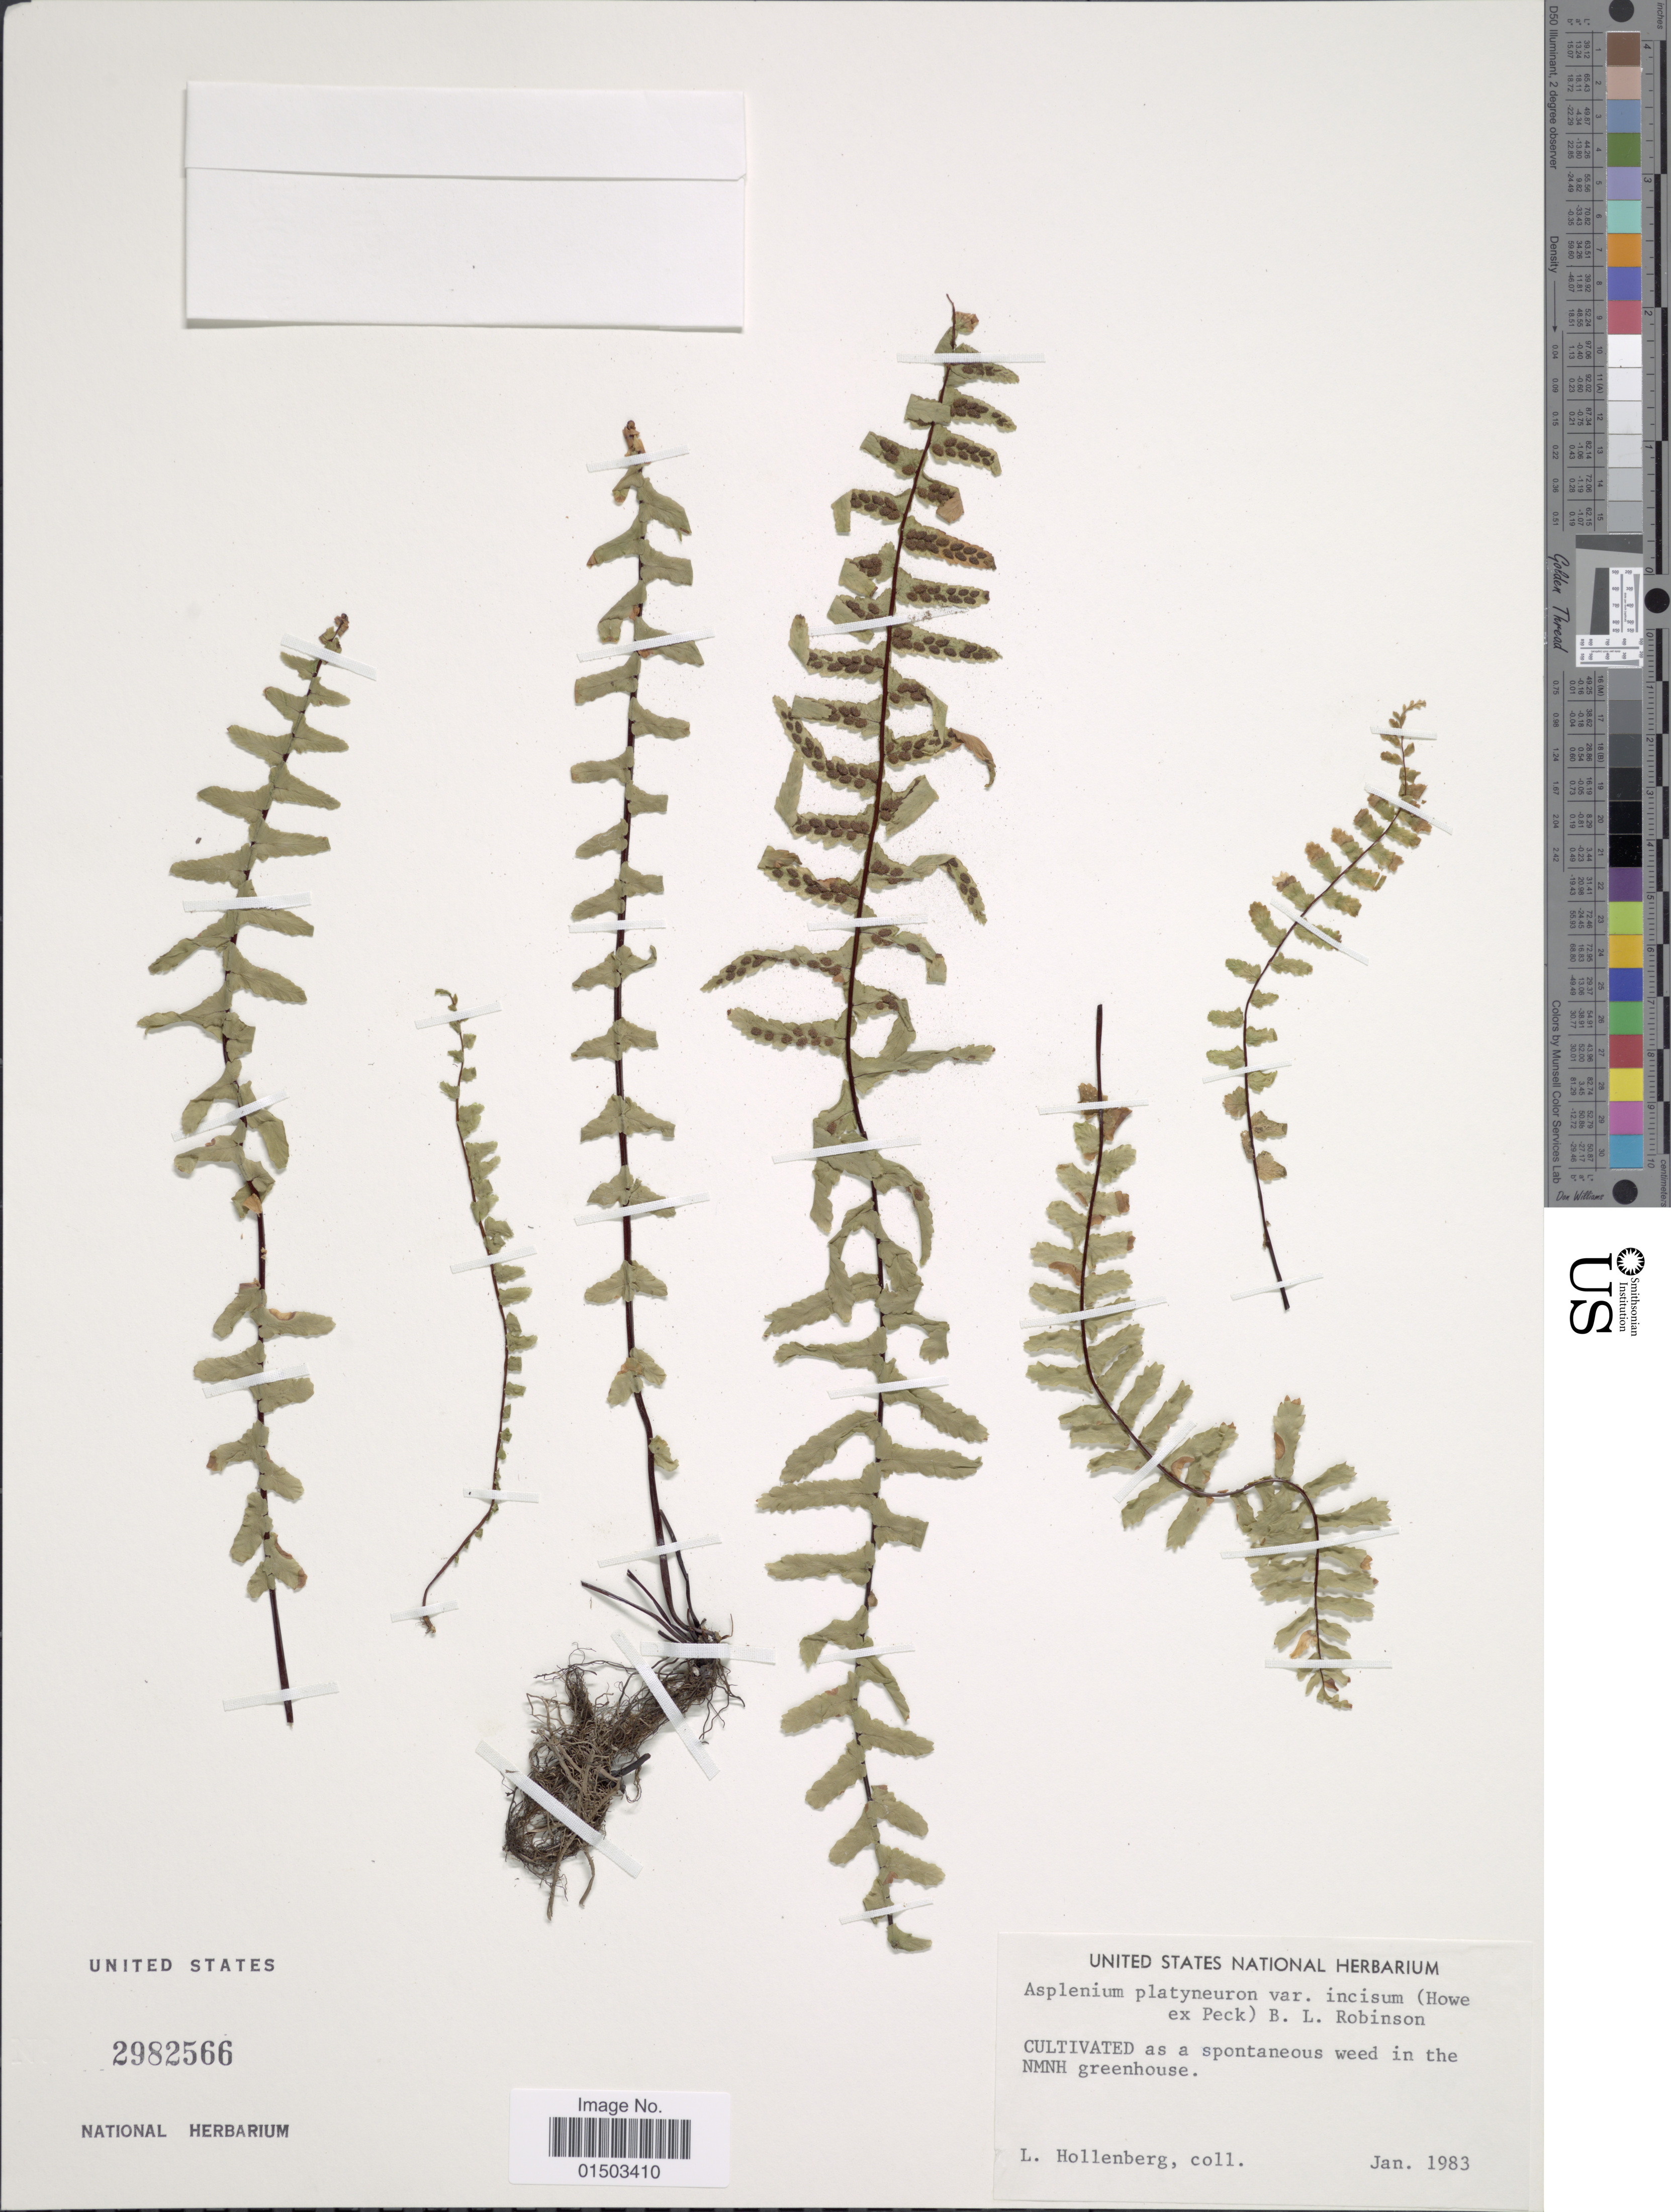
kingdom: Plantae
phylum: Tracheophyta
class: Polypodiopsida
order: Polypodiales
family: Aspleniaceae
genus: Asplenium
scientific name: Asplenium platyneuron var. incisum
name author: (Howe ex Peck) B.L. Rob.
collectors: L. Hollenberg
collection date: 1983-01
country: United States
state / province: District of Columbia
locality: Cultivated as a spontaneous weed in the NMNH greenhouse.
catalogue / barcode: US 2982566